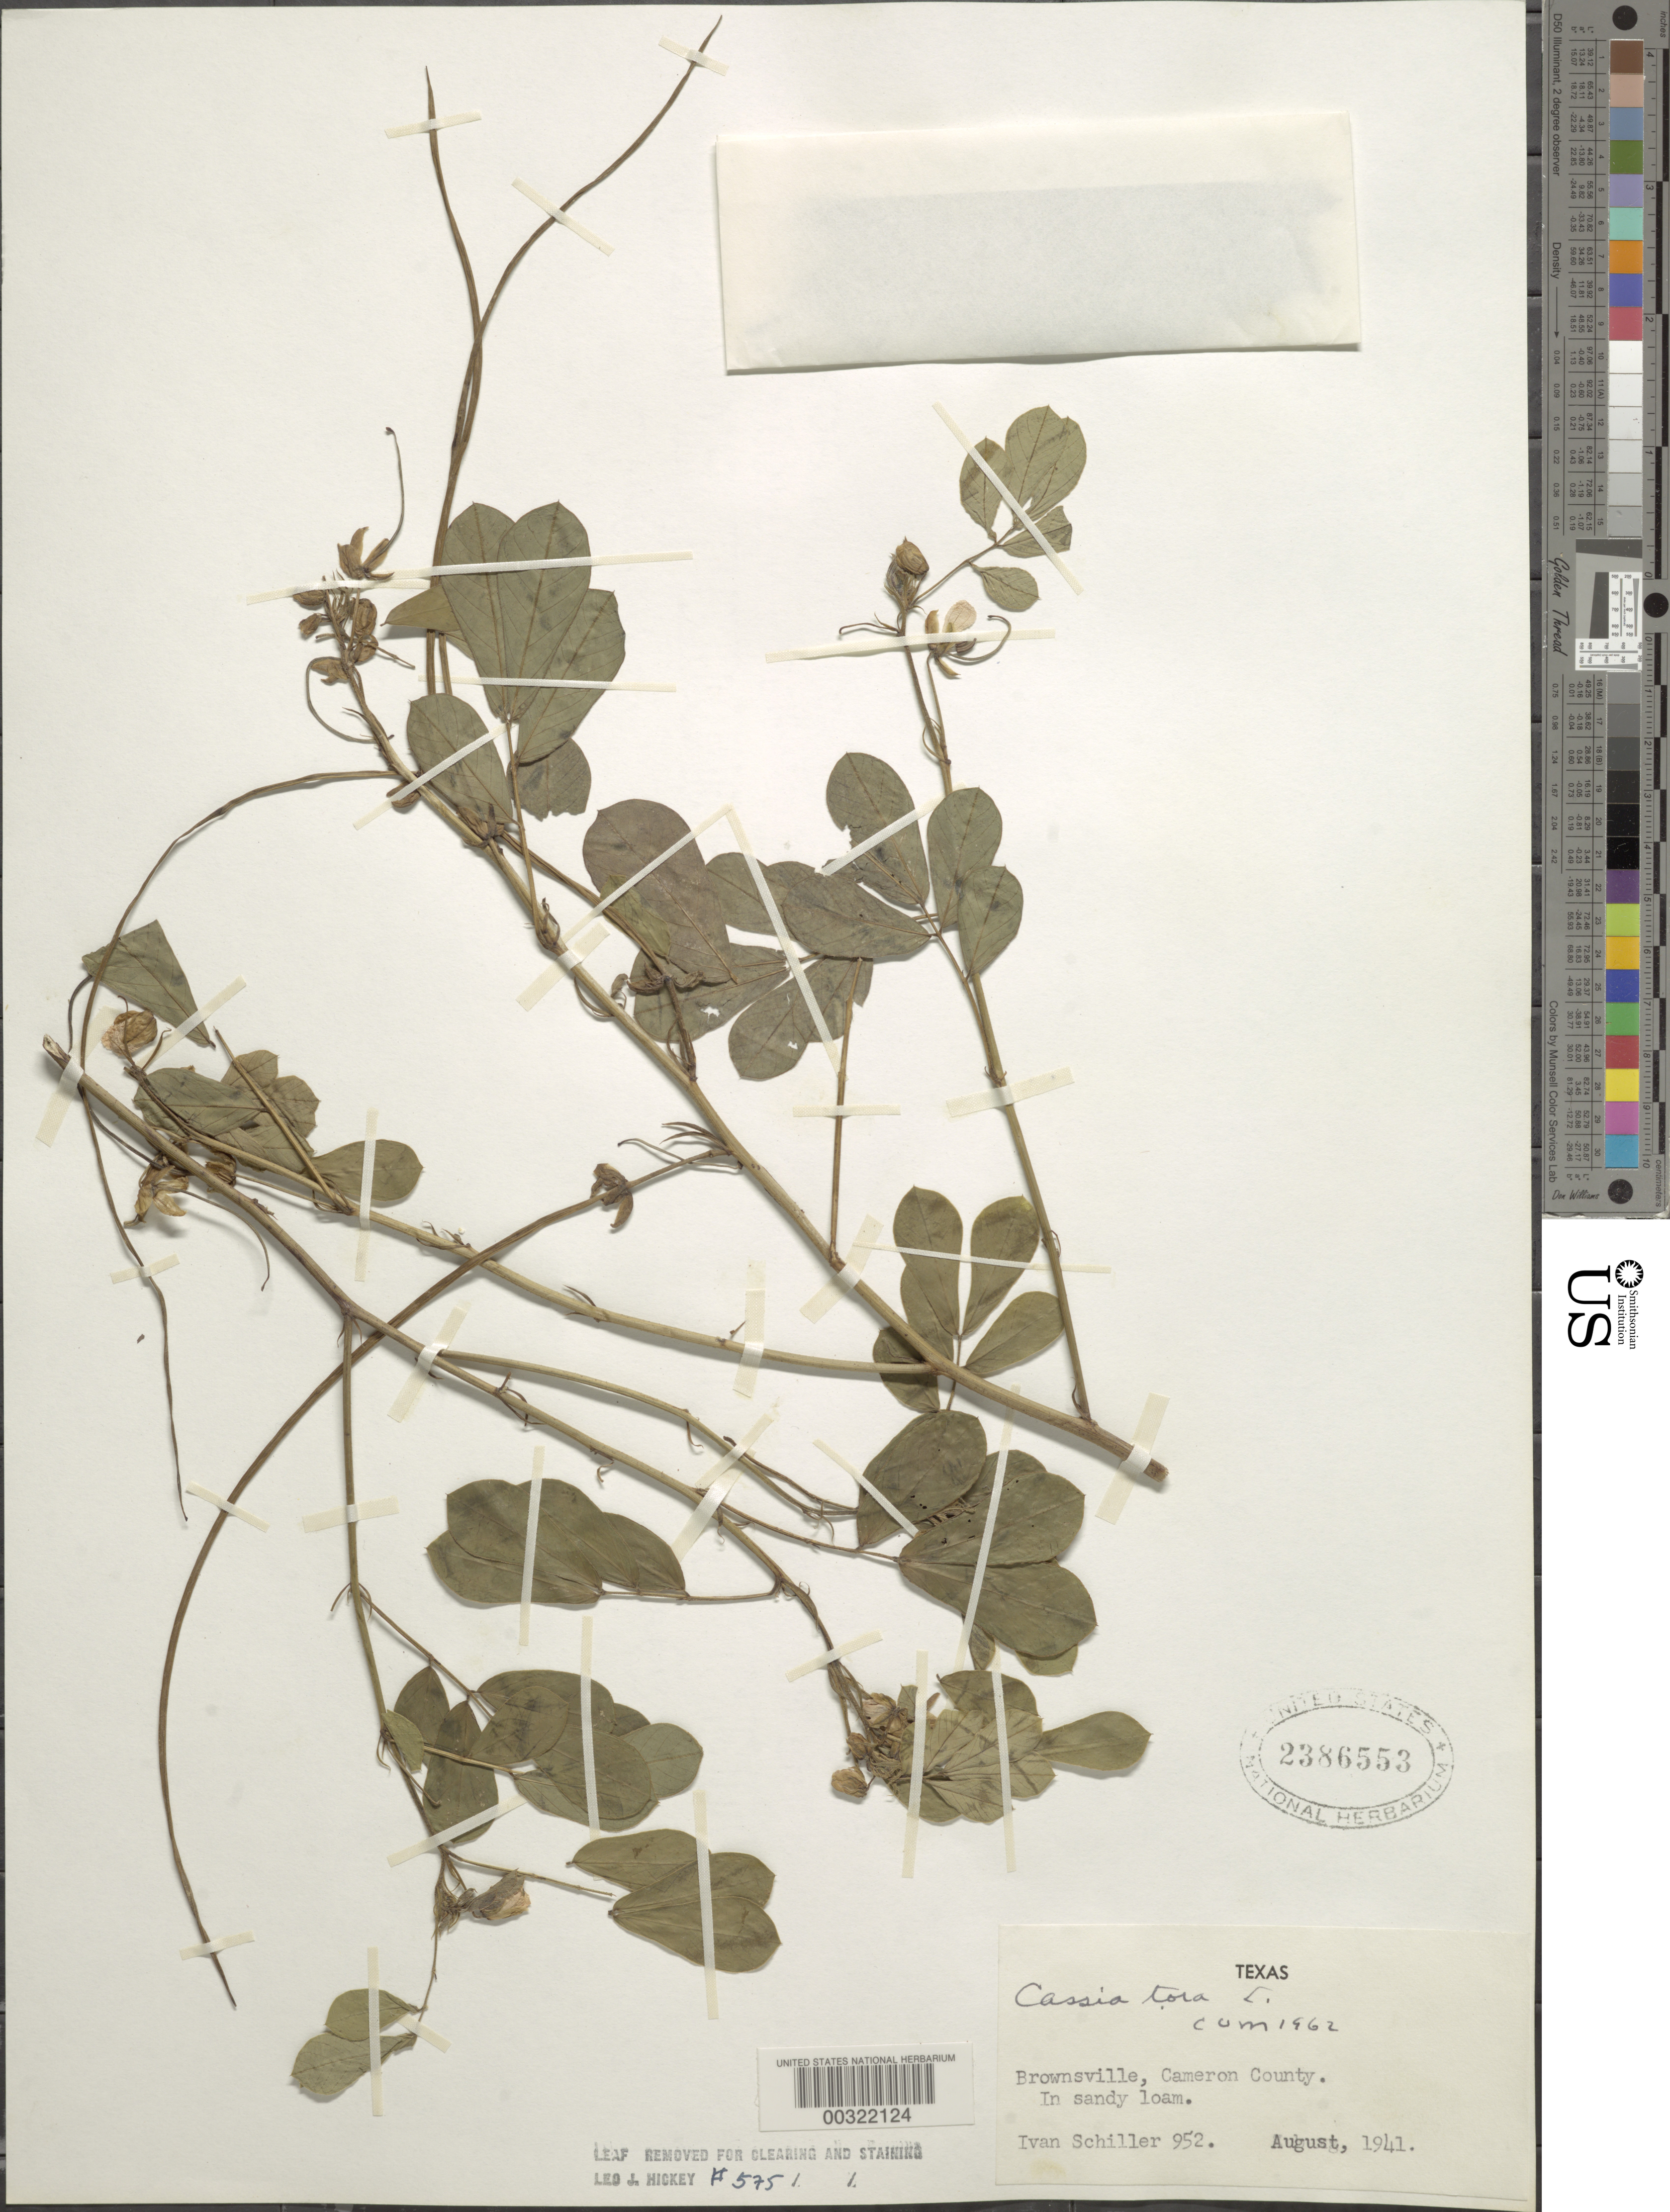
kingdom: Plantae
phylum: Tracheophyta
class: Magnoliopsida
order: Fabales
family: Fabaceae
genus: Senna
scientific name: Senna obtusifolia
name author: (L.) H.S. Irwin & Barneby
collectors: I. Schiller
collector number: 952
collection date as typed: Aug 1941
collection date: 1941-08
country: United States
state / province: Texas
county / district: Cameron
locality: Brownsville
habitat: Sandy loam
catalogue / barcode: US 2386553